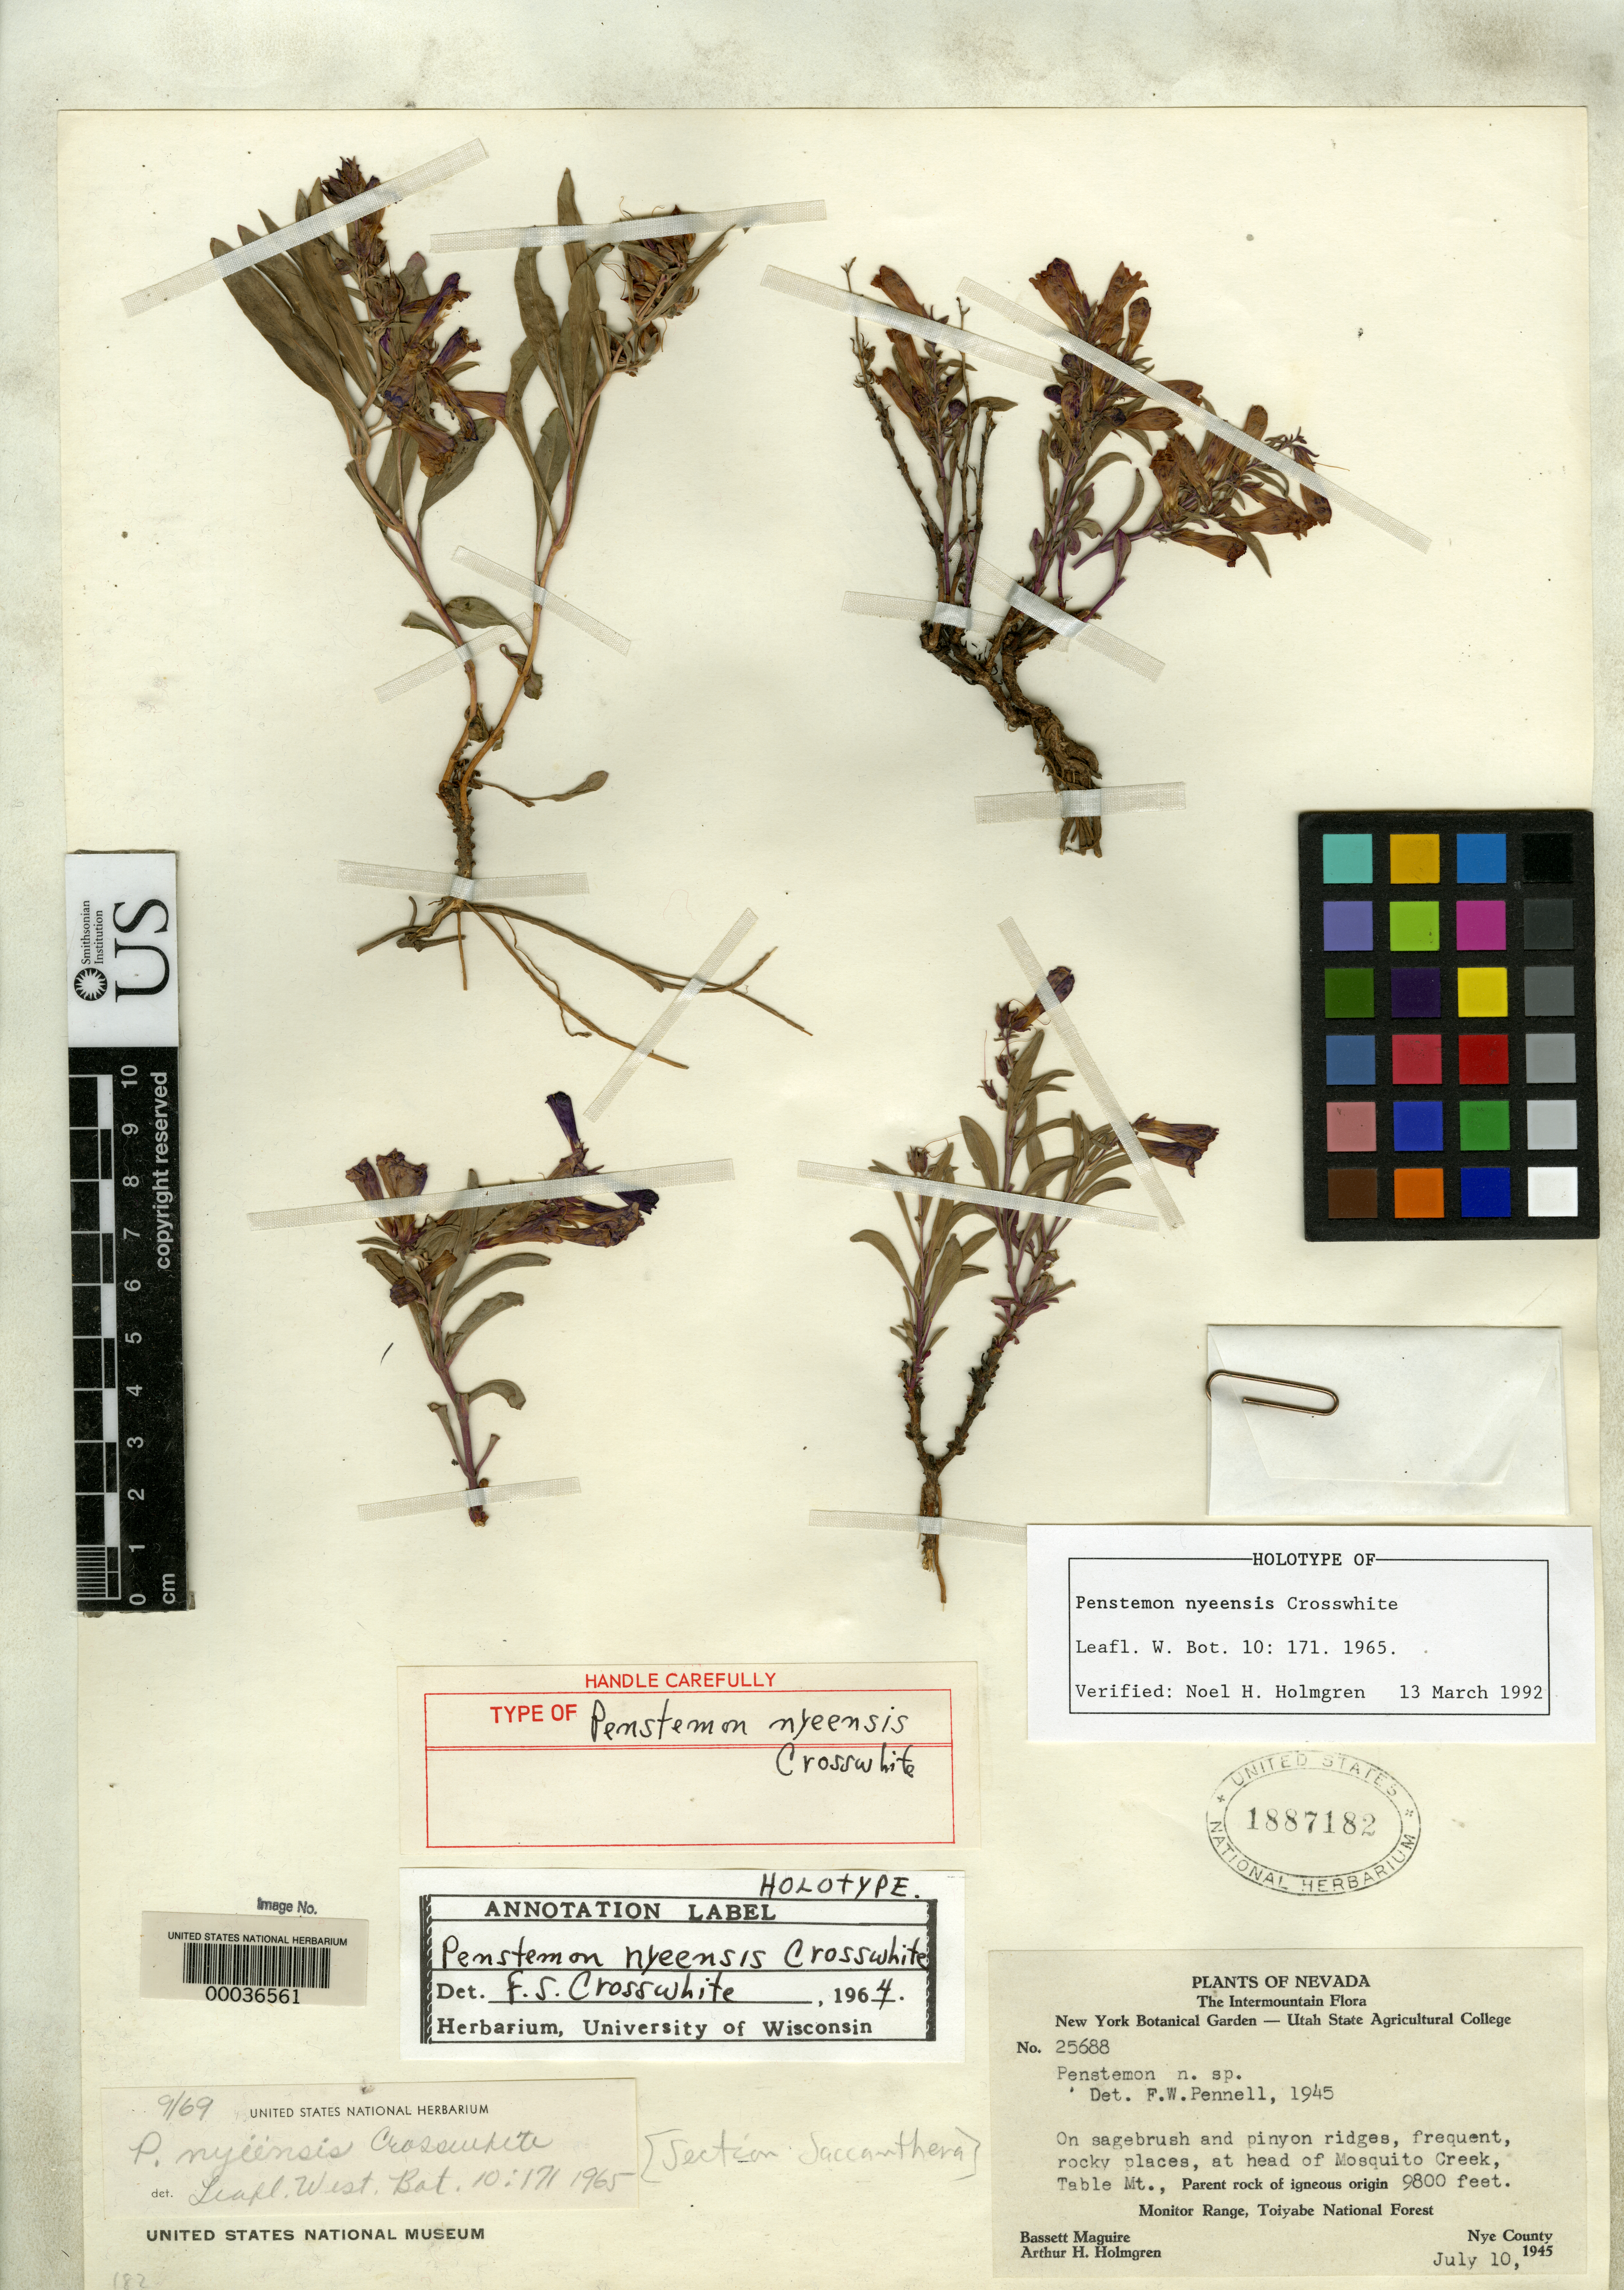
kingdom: Plantae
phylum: Tracheophyta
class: Magnoliopsida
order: Lamiales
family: Plantaginaceae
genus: Penstemon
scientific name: Penstemon nyeensis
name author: Crossw.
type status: Holotype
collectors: B. Maguire & A. H. Holmgren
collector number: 25688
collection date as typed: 10 Jul 1945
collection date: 1945-07-10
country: United States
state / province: Nevada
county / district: Nye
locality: Table Mt.; Mosquito Cr.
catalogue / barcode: US 1887182